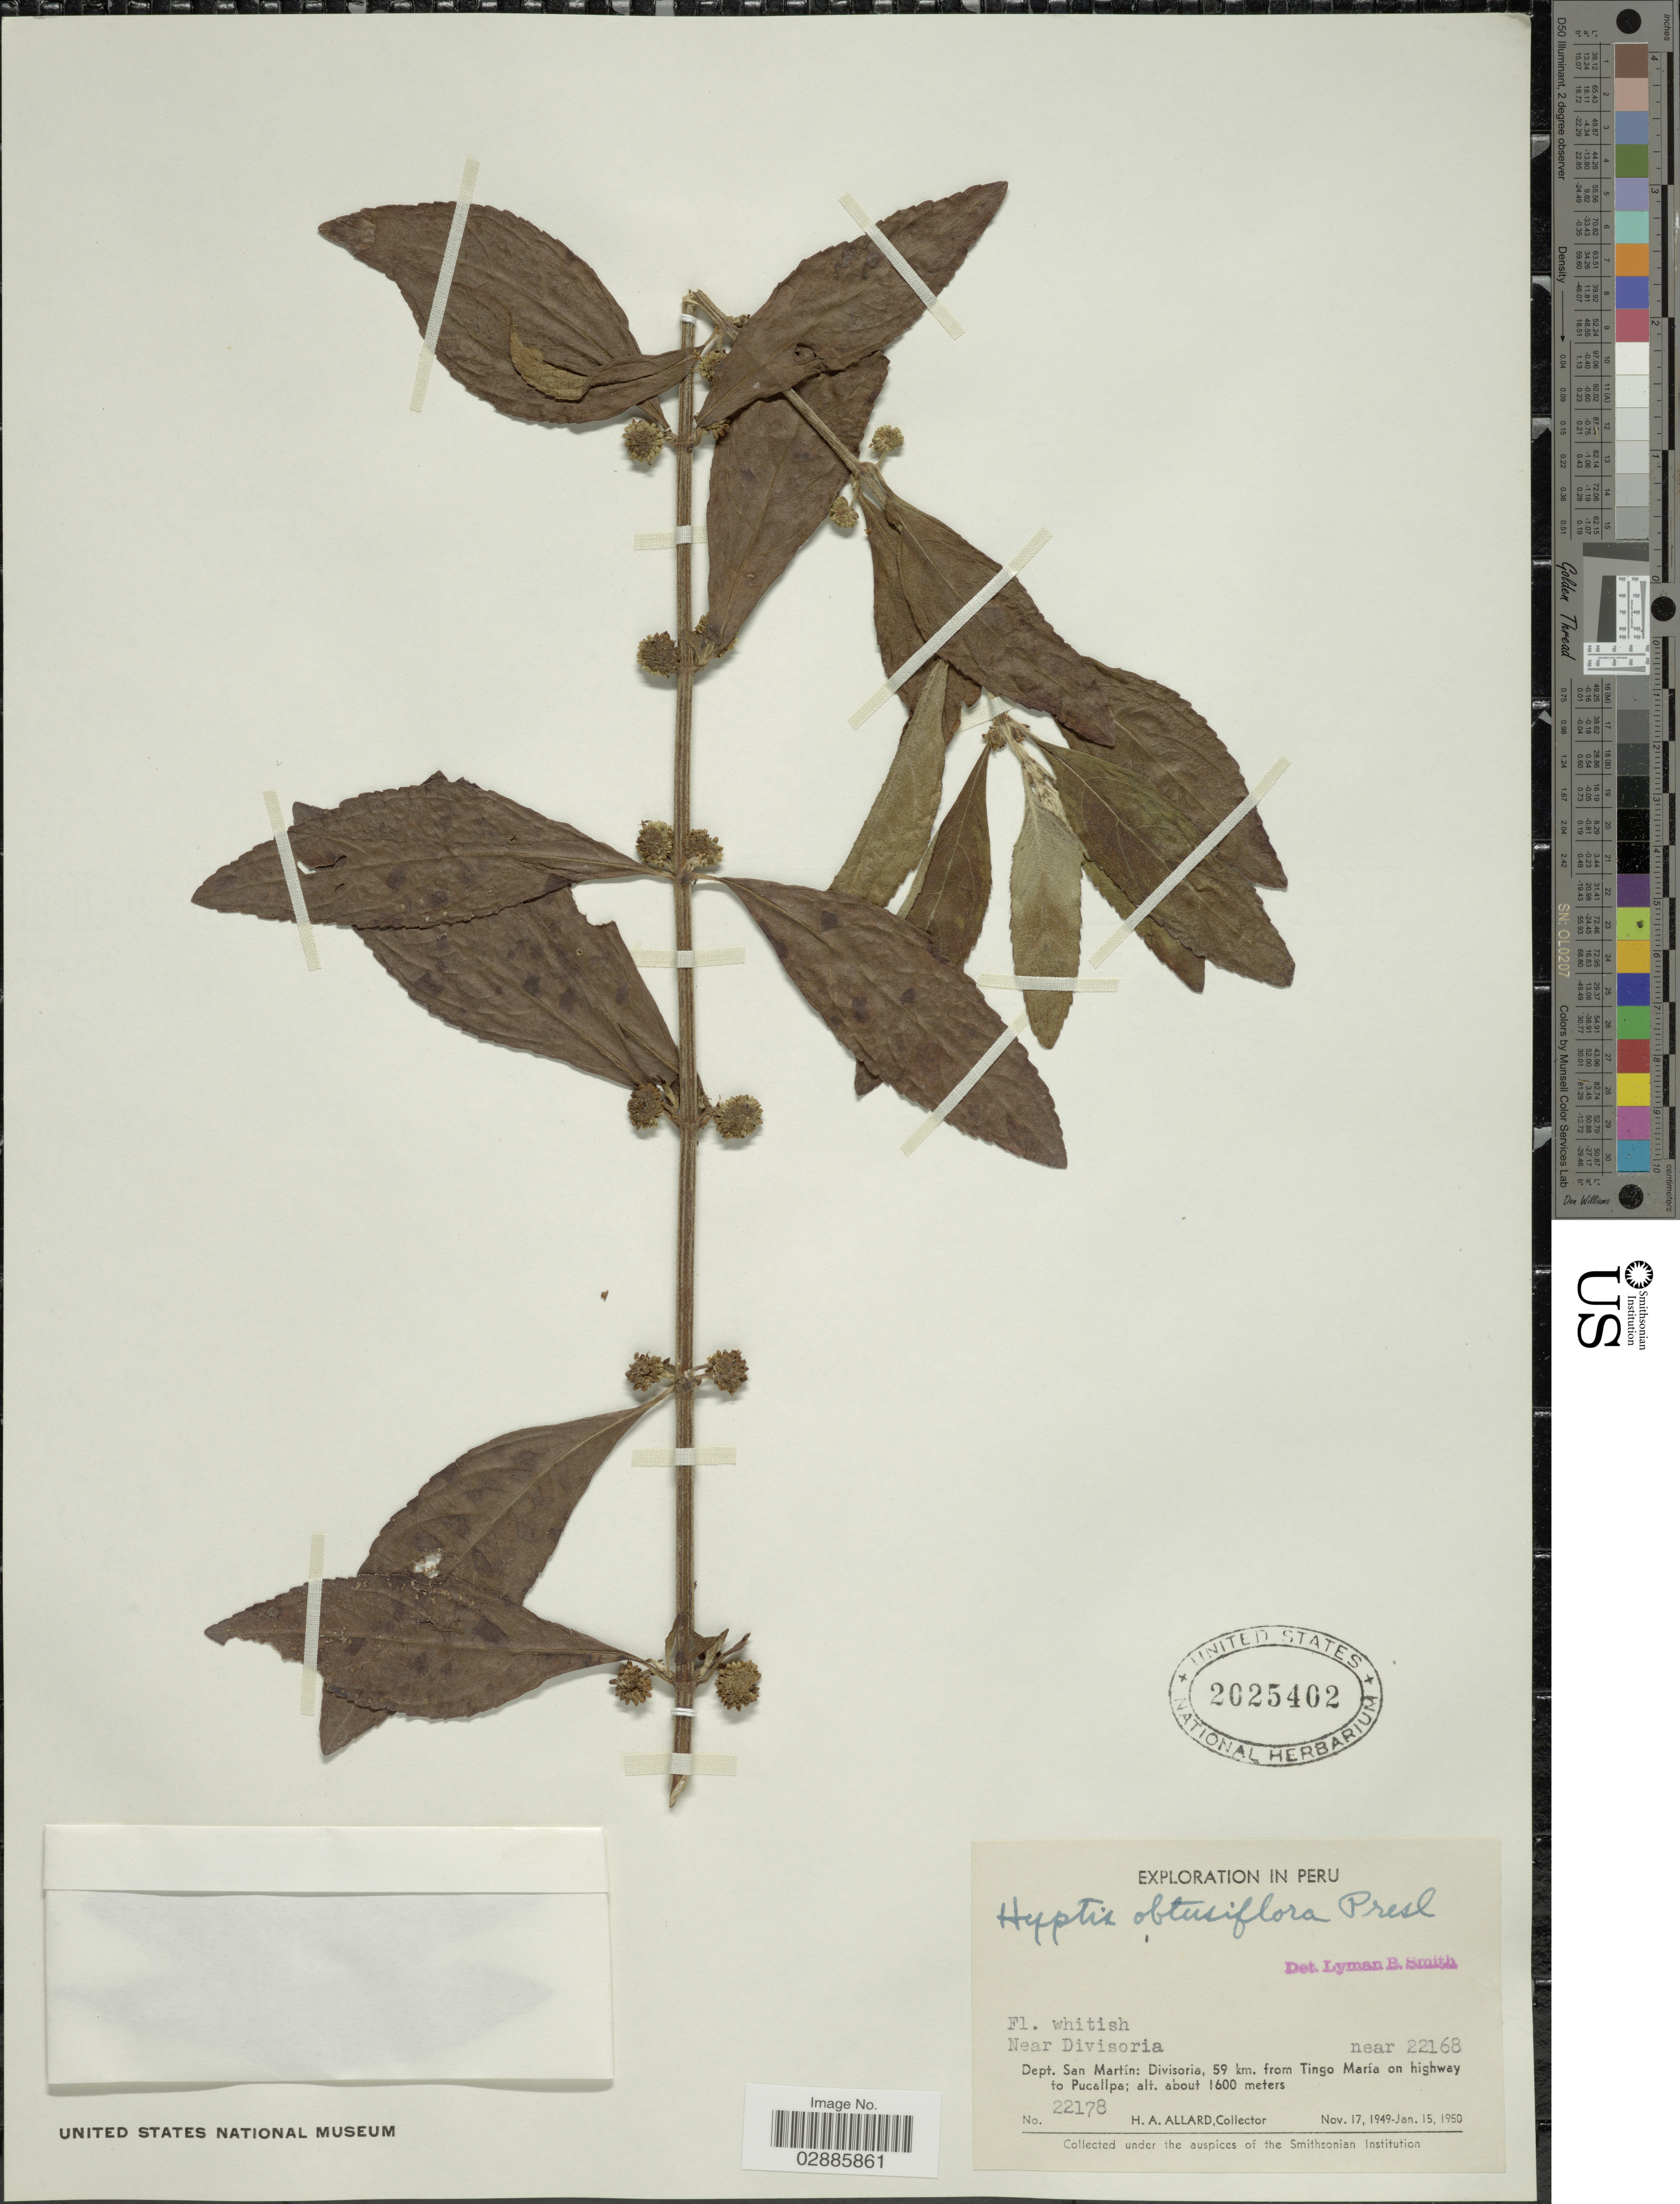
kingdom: Plantae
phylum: Tracheophyta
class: Magnoliopsida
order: Lamiales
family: Lamiaceae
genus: Hyptis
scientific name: Hyptis obtusiflora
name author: C. Presl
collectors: H. A. Allard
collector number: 22178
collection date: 1949-11-17/1950-01-15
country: Peru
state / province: San Martín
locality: Dept. San Martín: Divisoria, 59 km. from Tingo María on highway to Pucallpa. Near 22168.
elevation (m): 1600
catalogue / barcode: US 2025402